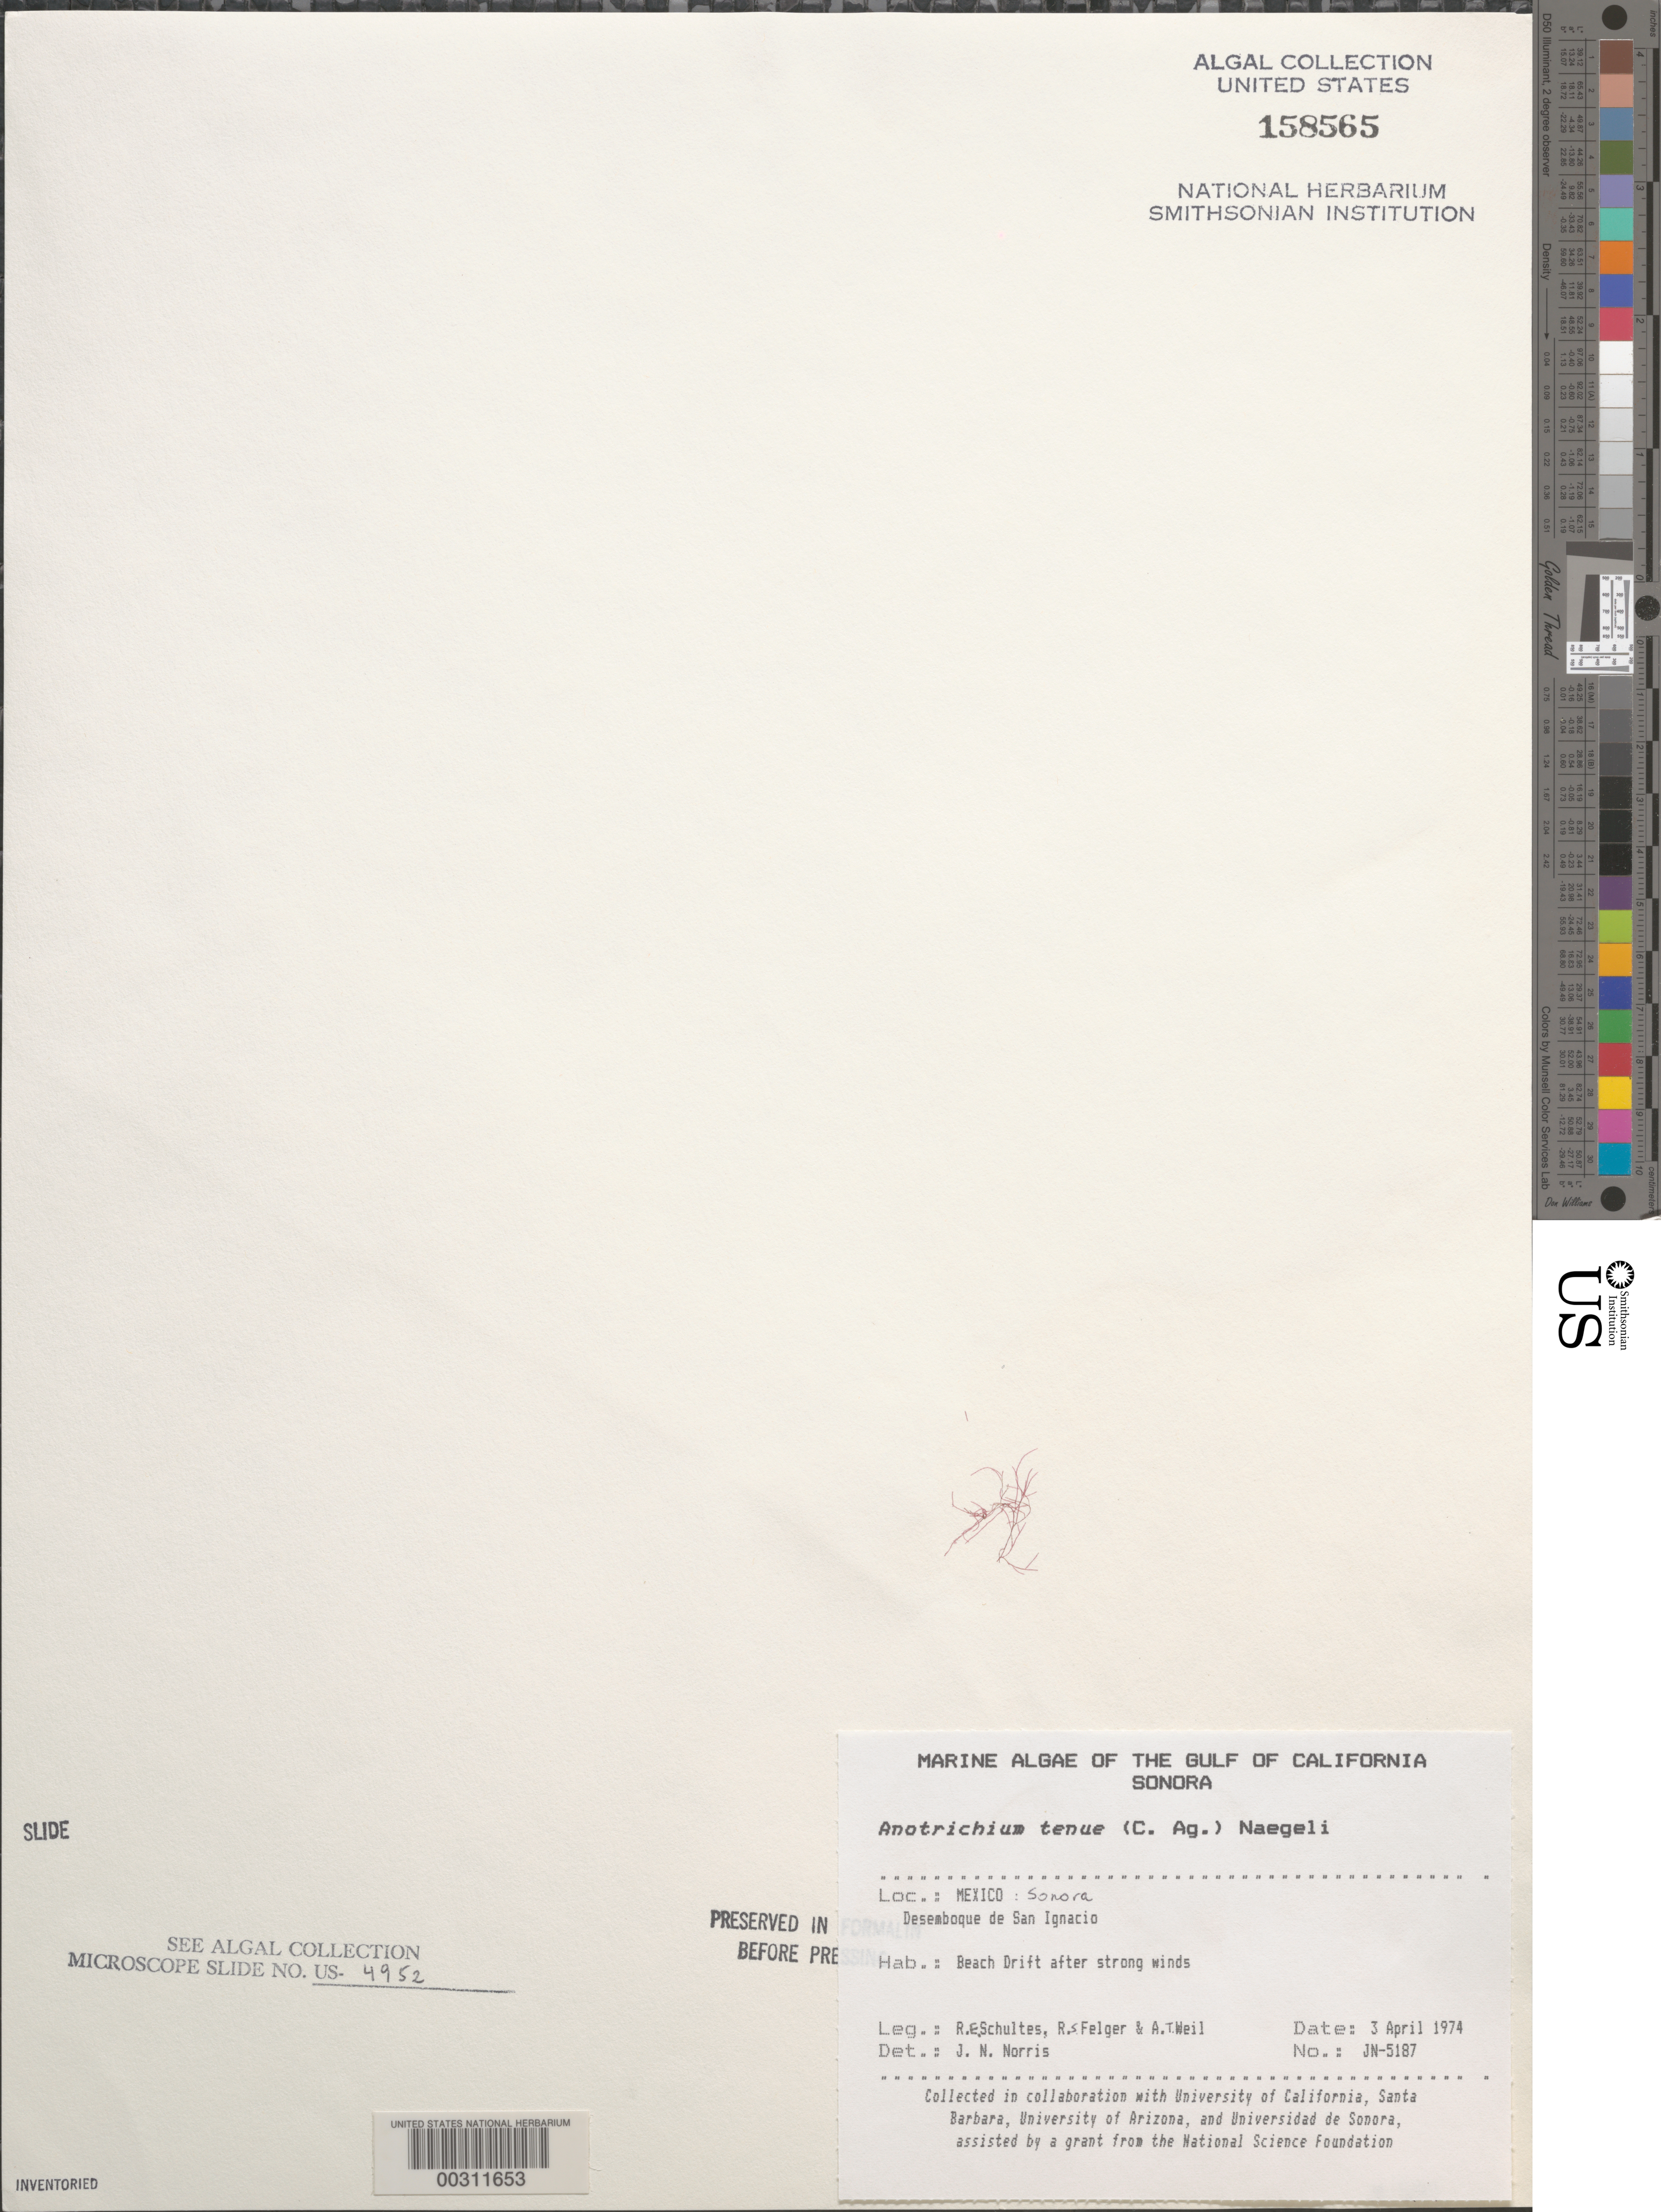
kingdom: Plantae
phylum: Rhodophyta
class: Florideophyceae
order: Ceramiales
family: Wrangeliaceae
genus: Anotrichium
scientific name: Anotrichium tenue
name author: (C. Agardh) Nägeli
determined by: Norris, James N.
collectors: R. E. Schultes, R. S. Felger & A. T. Weil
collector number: JN-5187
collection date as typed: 03 Apr 1974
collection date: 1974-04-03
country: Mexico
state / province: Sonora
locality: Desemboque de San Ignacio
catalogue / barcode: US 158565